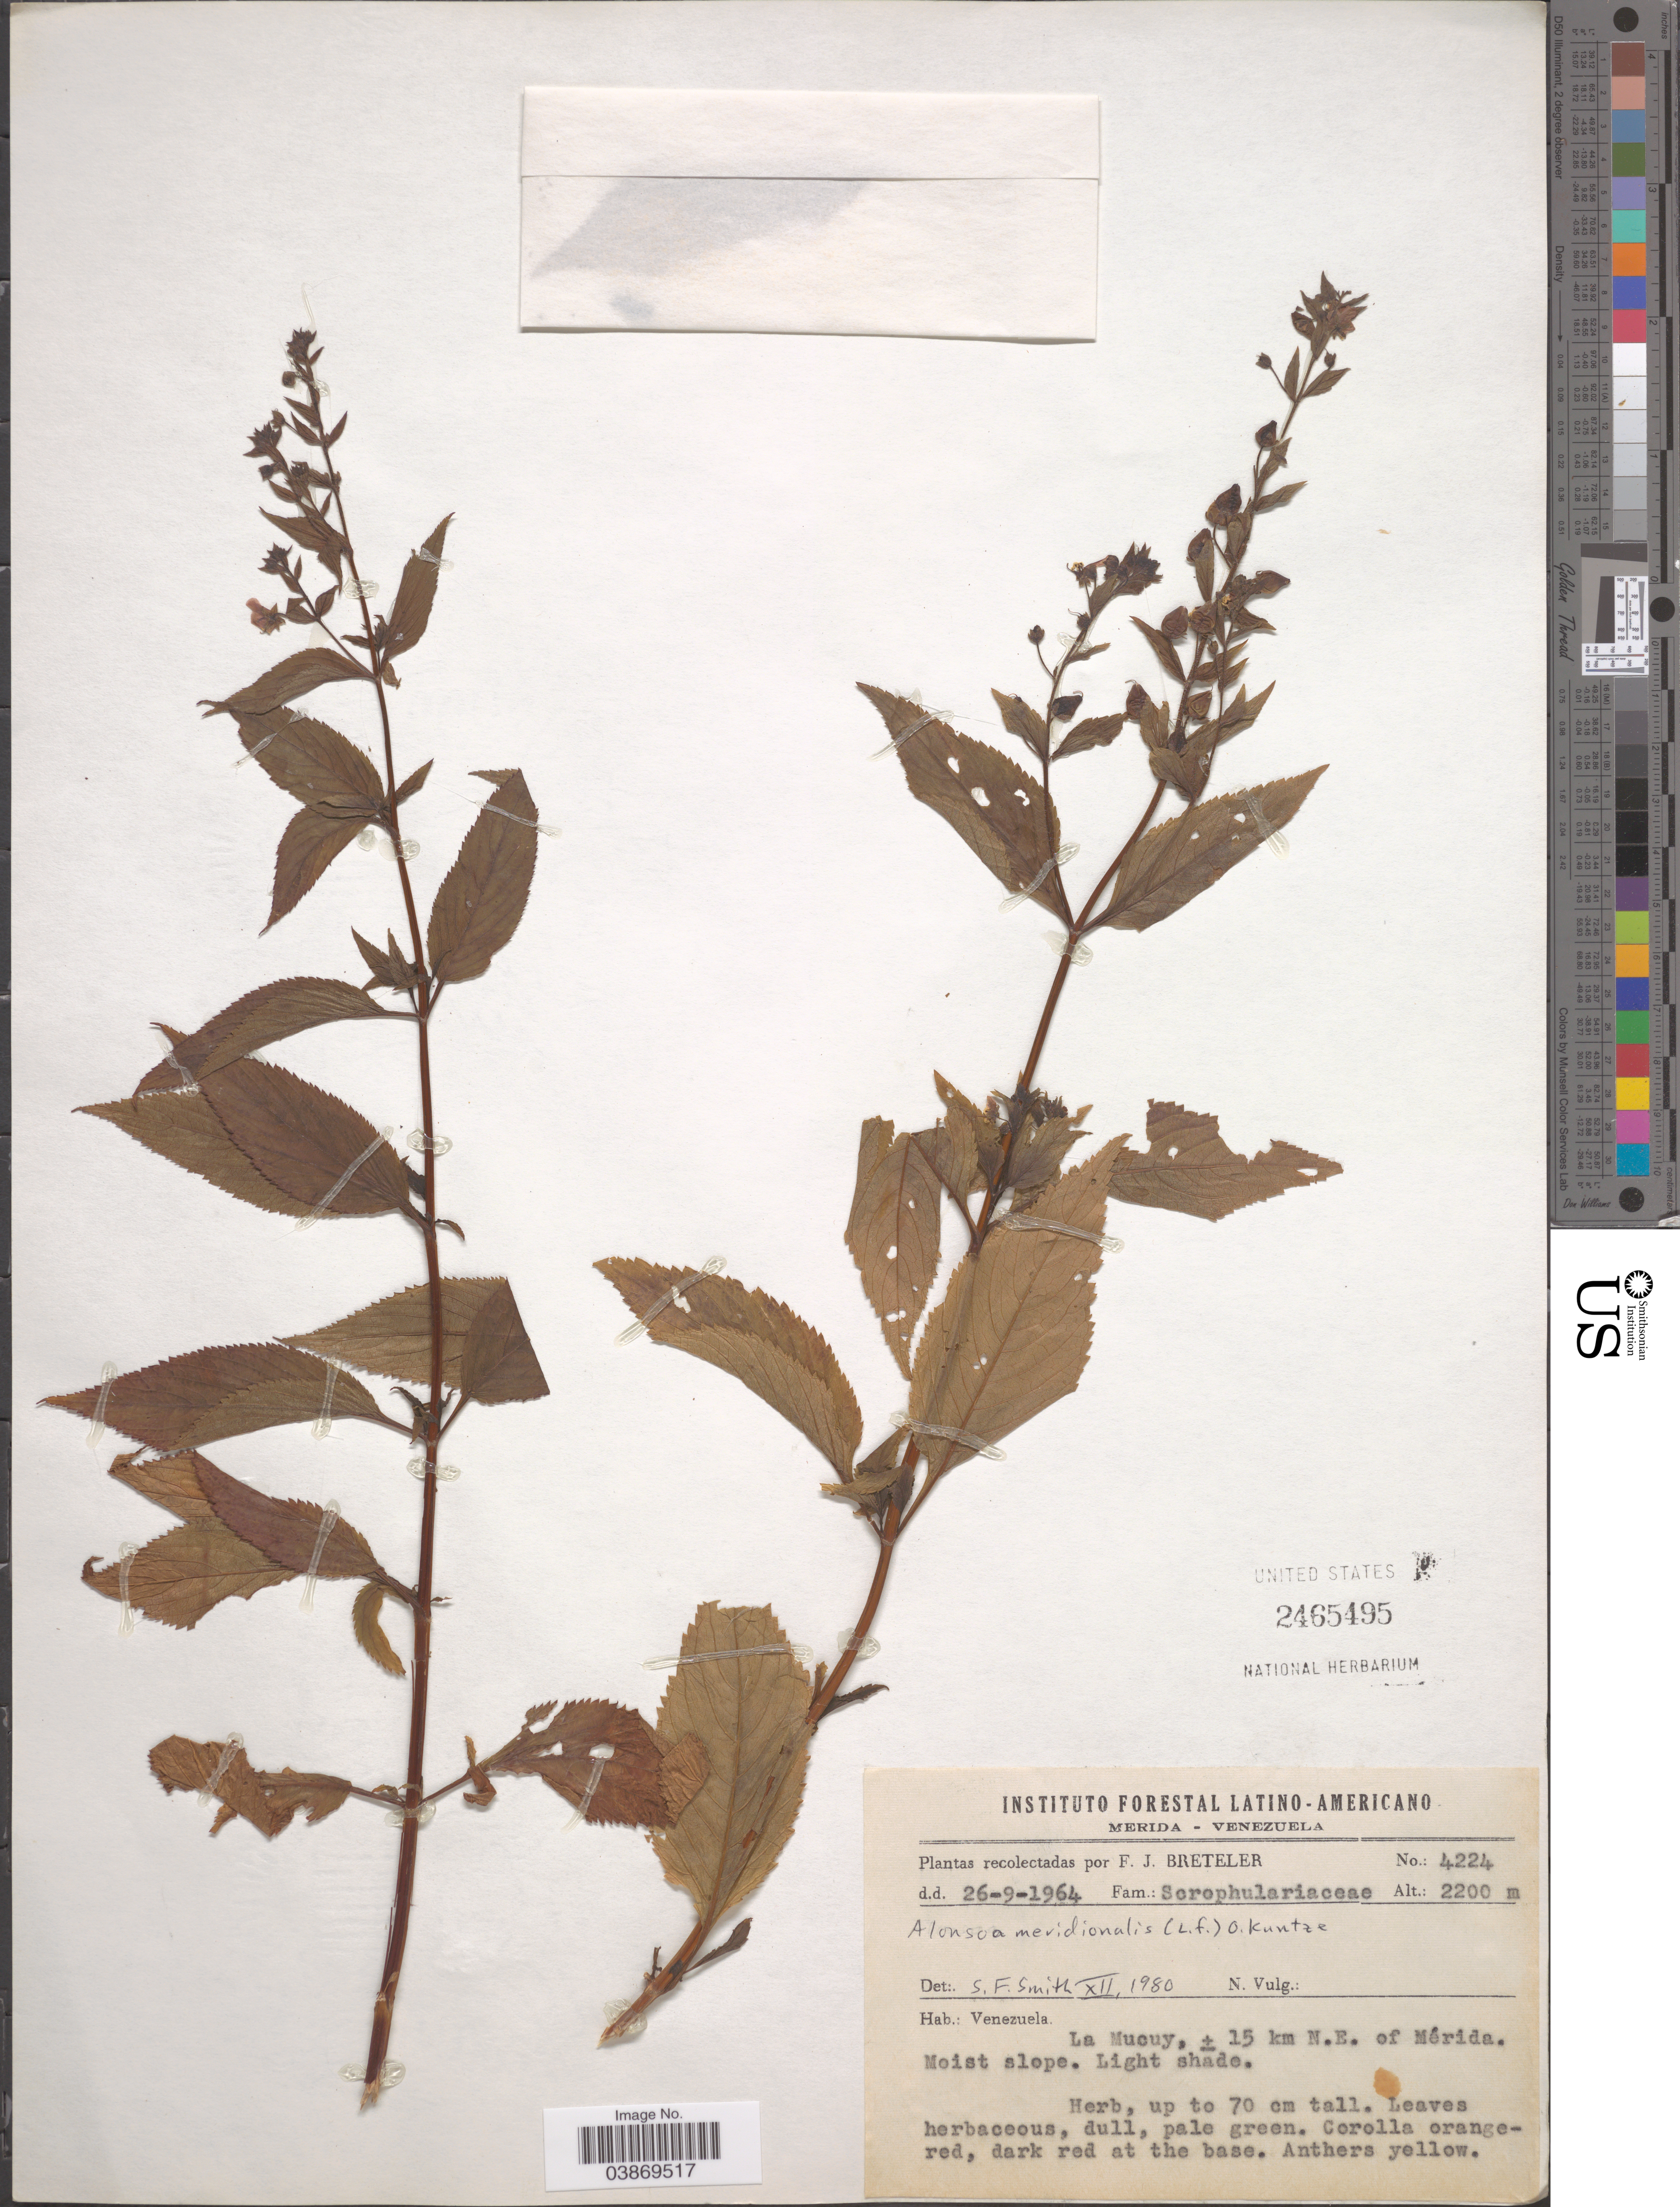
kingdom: Plantae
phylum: Tracheophyta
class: Magnoliopsida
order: Lamiales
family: Scrophulariaceae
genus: Alonsoa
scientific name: Alonsoa meridionalis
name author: (L. f.) Kuntze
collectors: F. J. Breteler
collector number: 4224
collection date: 1964-09-26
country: Venezuela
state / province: Merida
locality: La Mucuy, ±15 km N.E. of Mérida.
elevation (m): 2200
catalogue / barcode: US 2465495